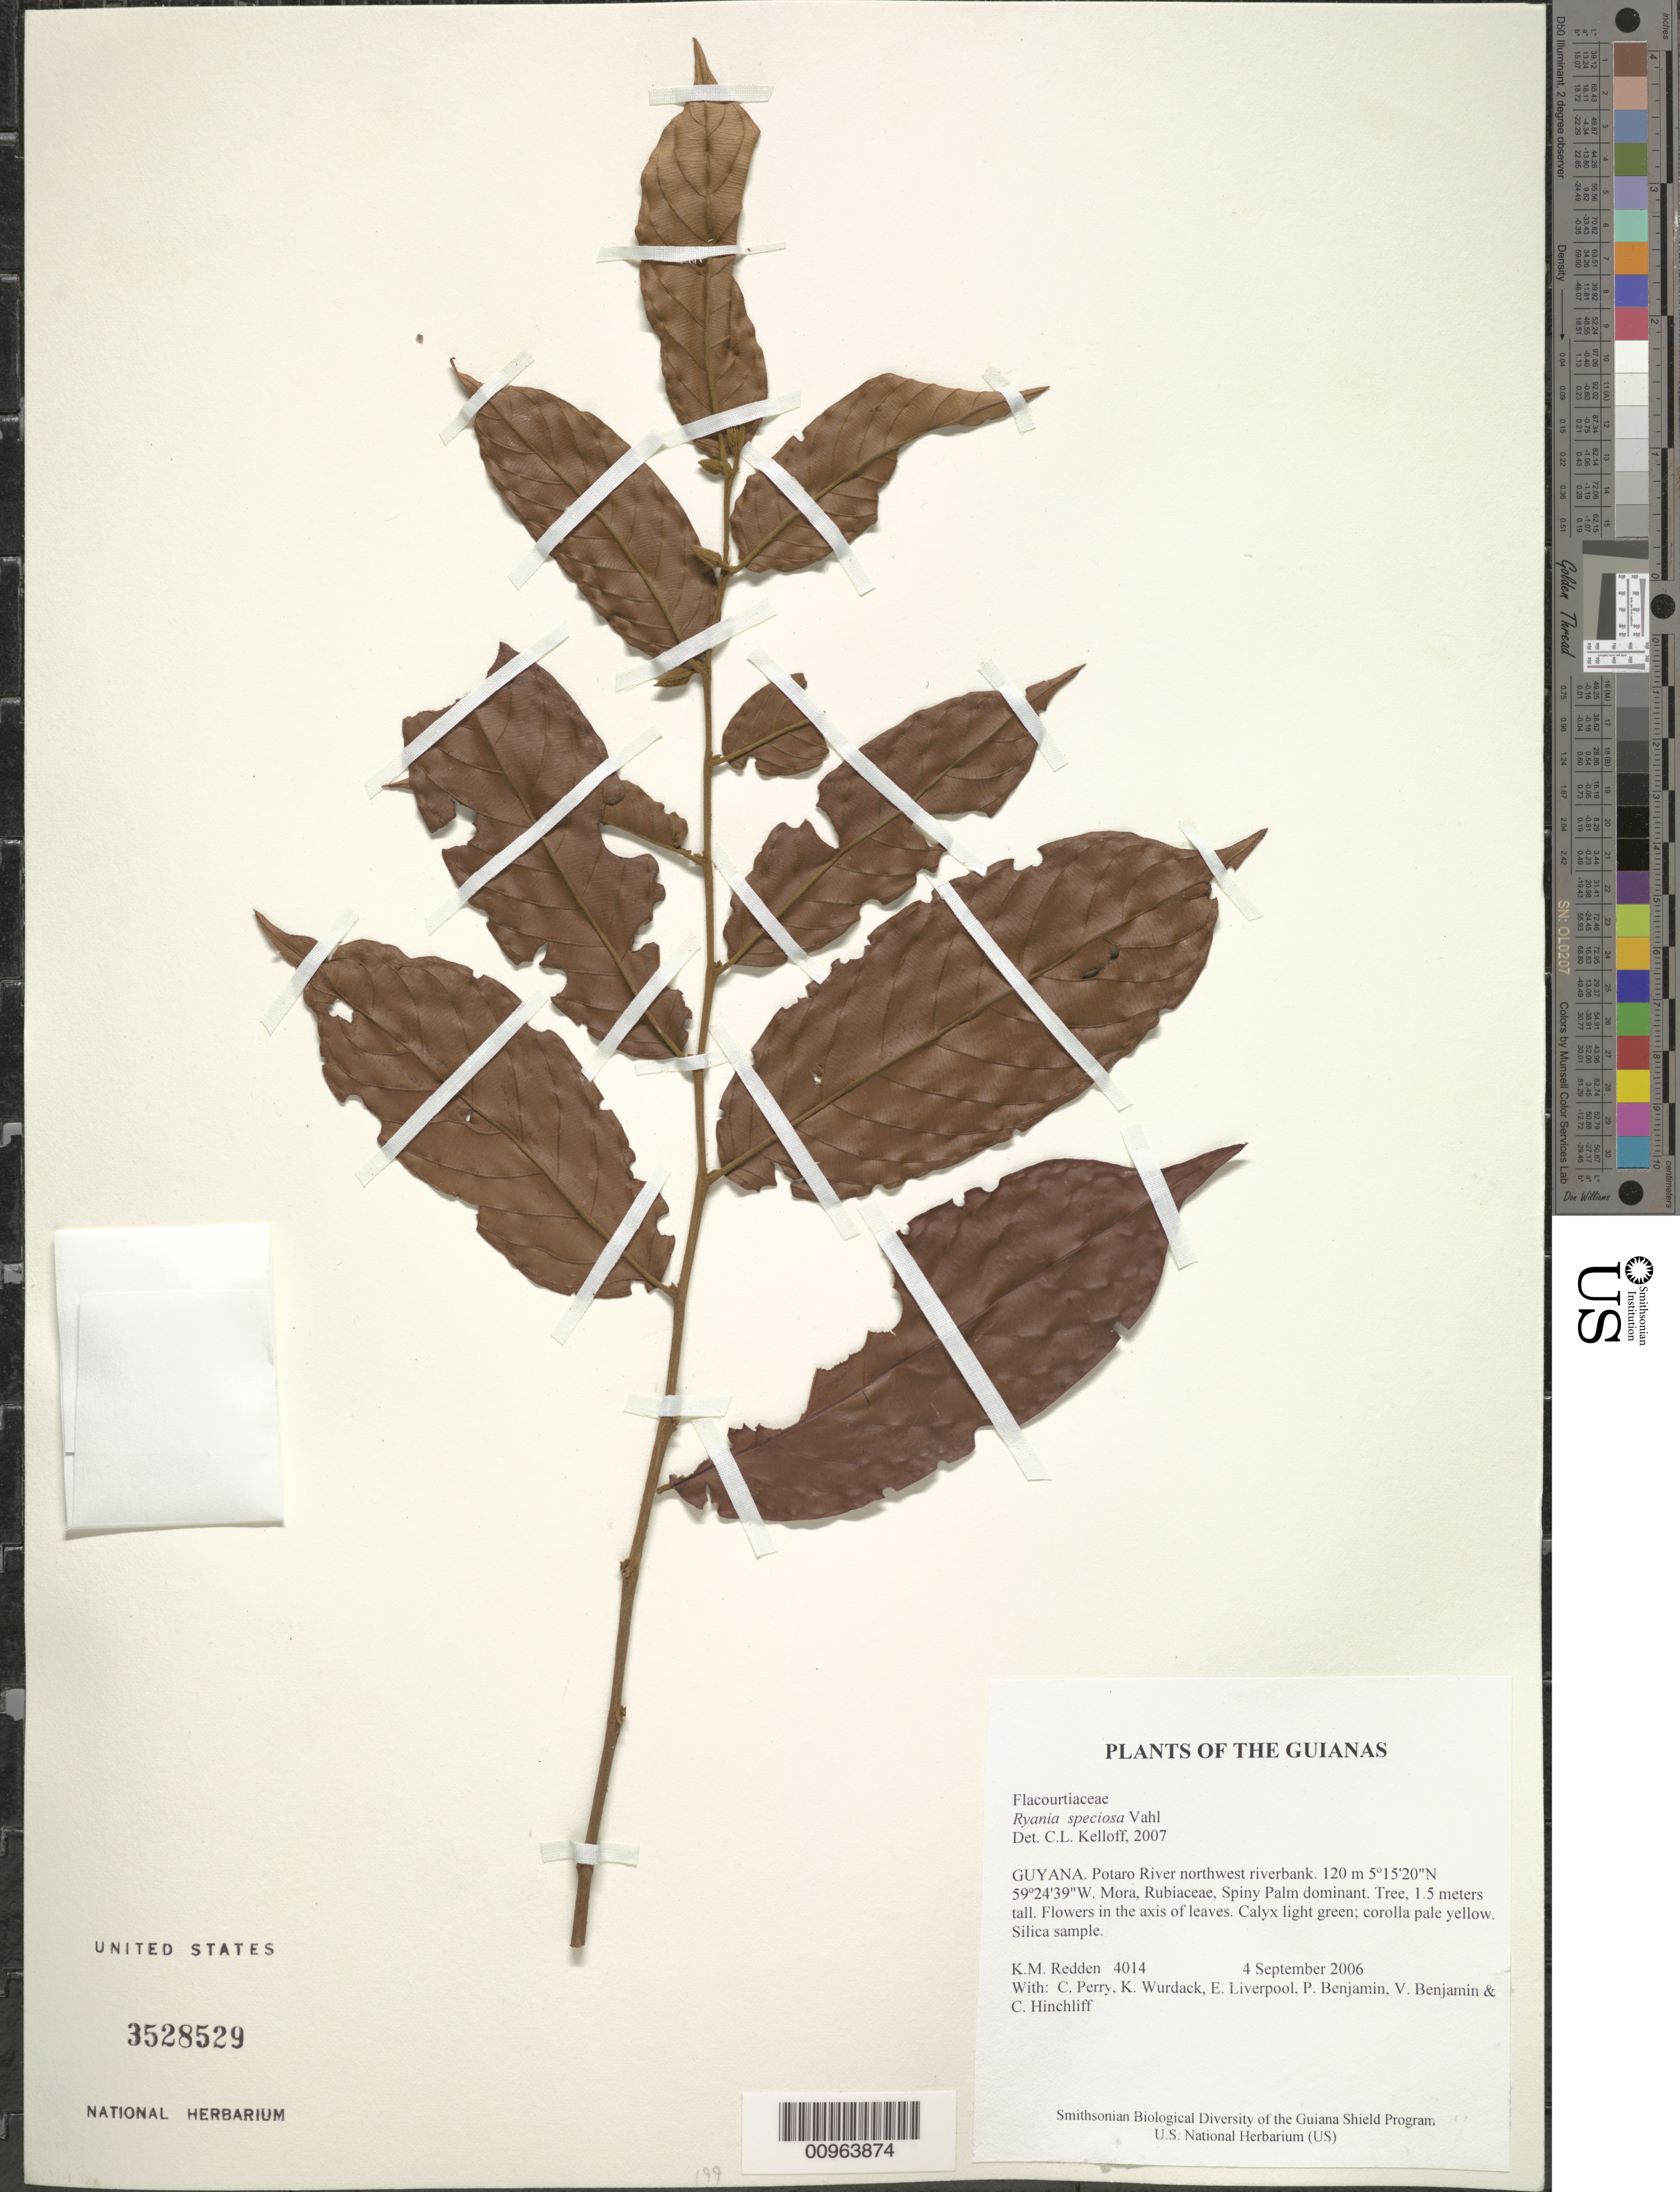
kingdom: Plantae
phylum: Tracheophyta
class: Magnoliopsida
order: Malpighiales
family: Salicaceae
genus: Ryania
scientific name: Ryania speciosa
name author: Vahl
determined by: Kelloff, Carol L., (US), Smithsonian Institution - National Museum of Natural History (UNITED STATES)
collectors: K. M. Redden, C. Perry, K. Wurdack, E. Liverpool, P. Benjamin, V. Benjamin & C. E. Hinchliff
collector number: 4014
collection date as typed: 4 September 2006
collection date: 2006-09-04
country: Guyana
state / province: Potaro-Siparuni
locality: Potaro River northwest riverbank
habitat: Mora, Rubiaceae, Spiny Palm dominant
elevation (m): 120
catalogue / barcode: US 3528529